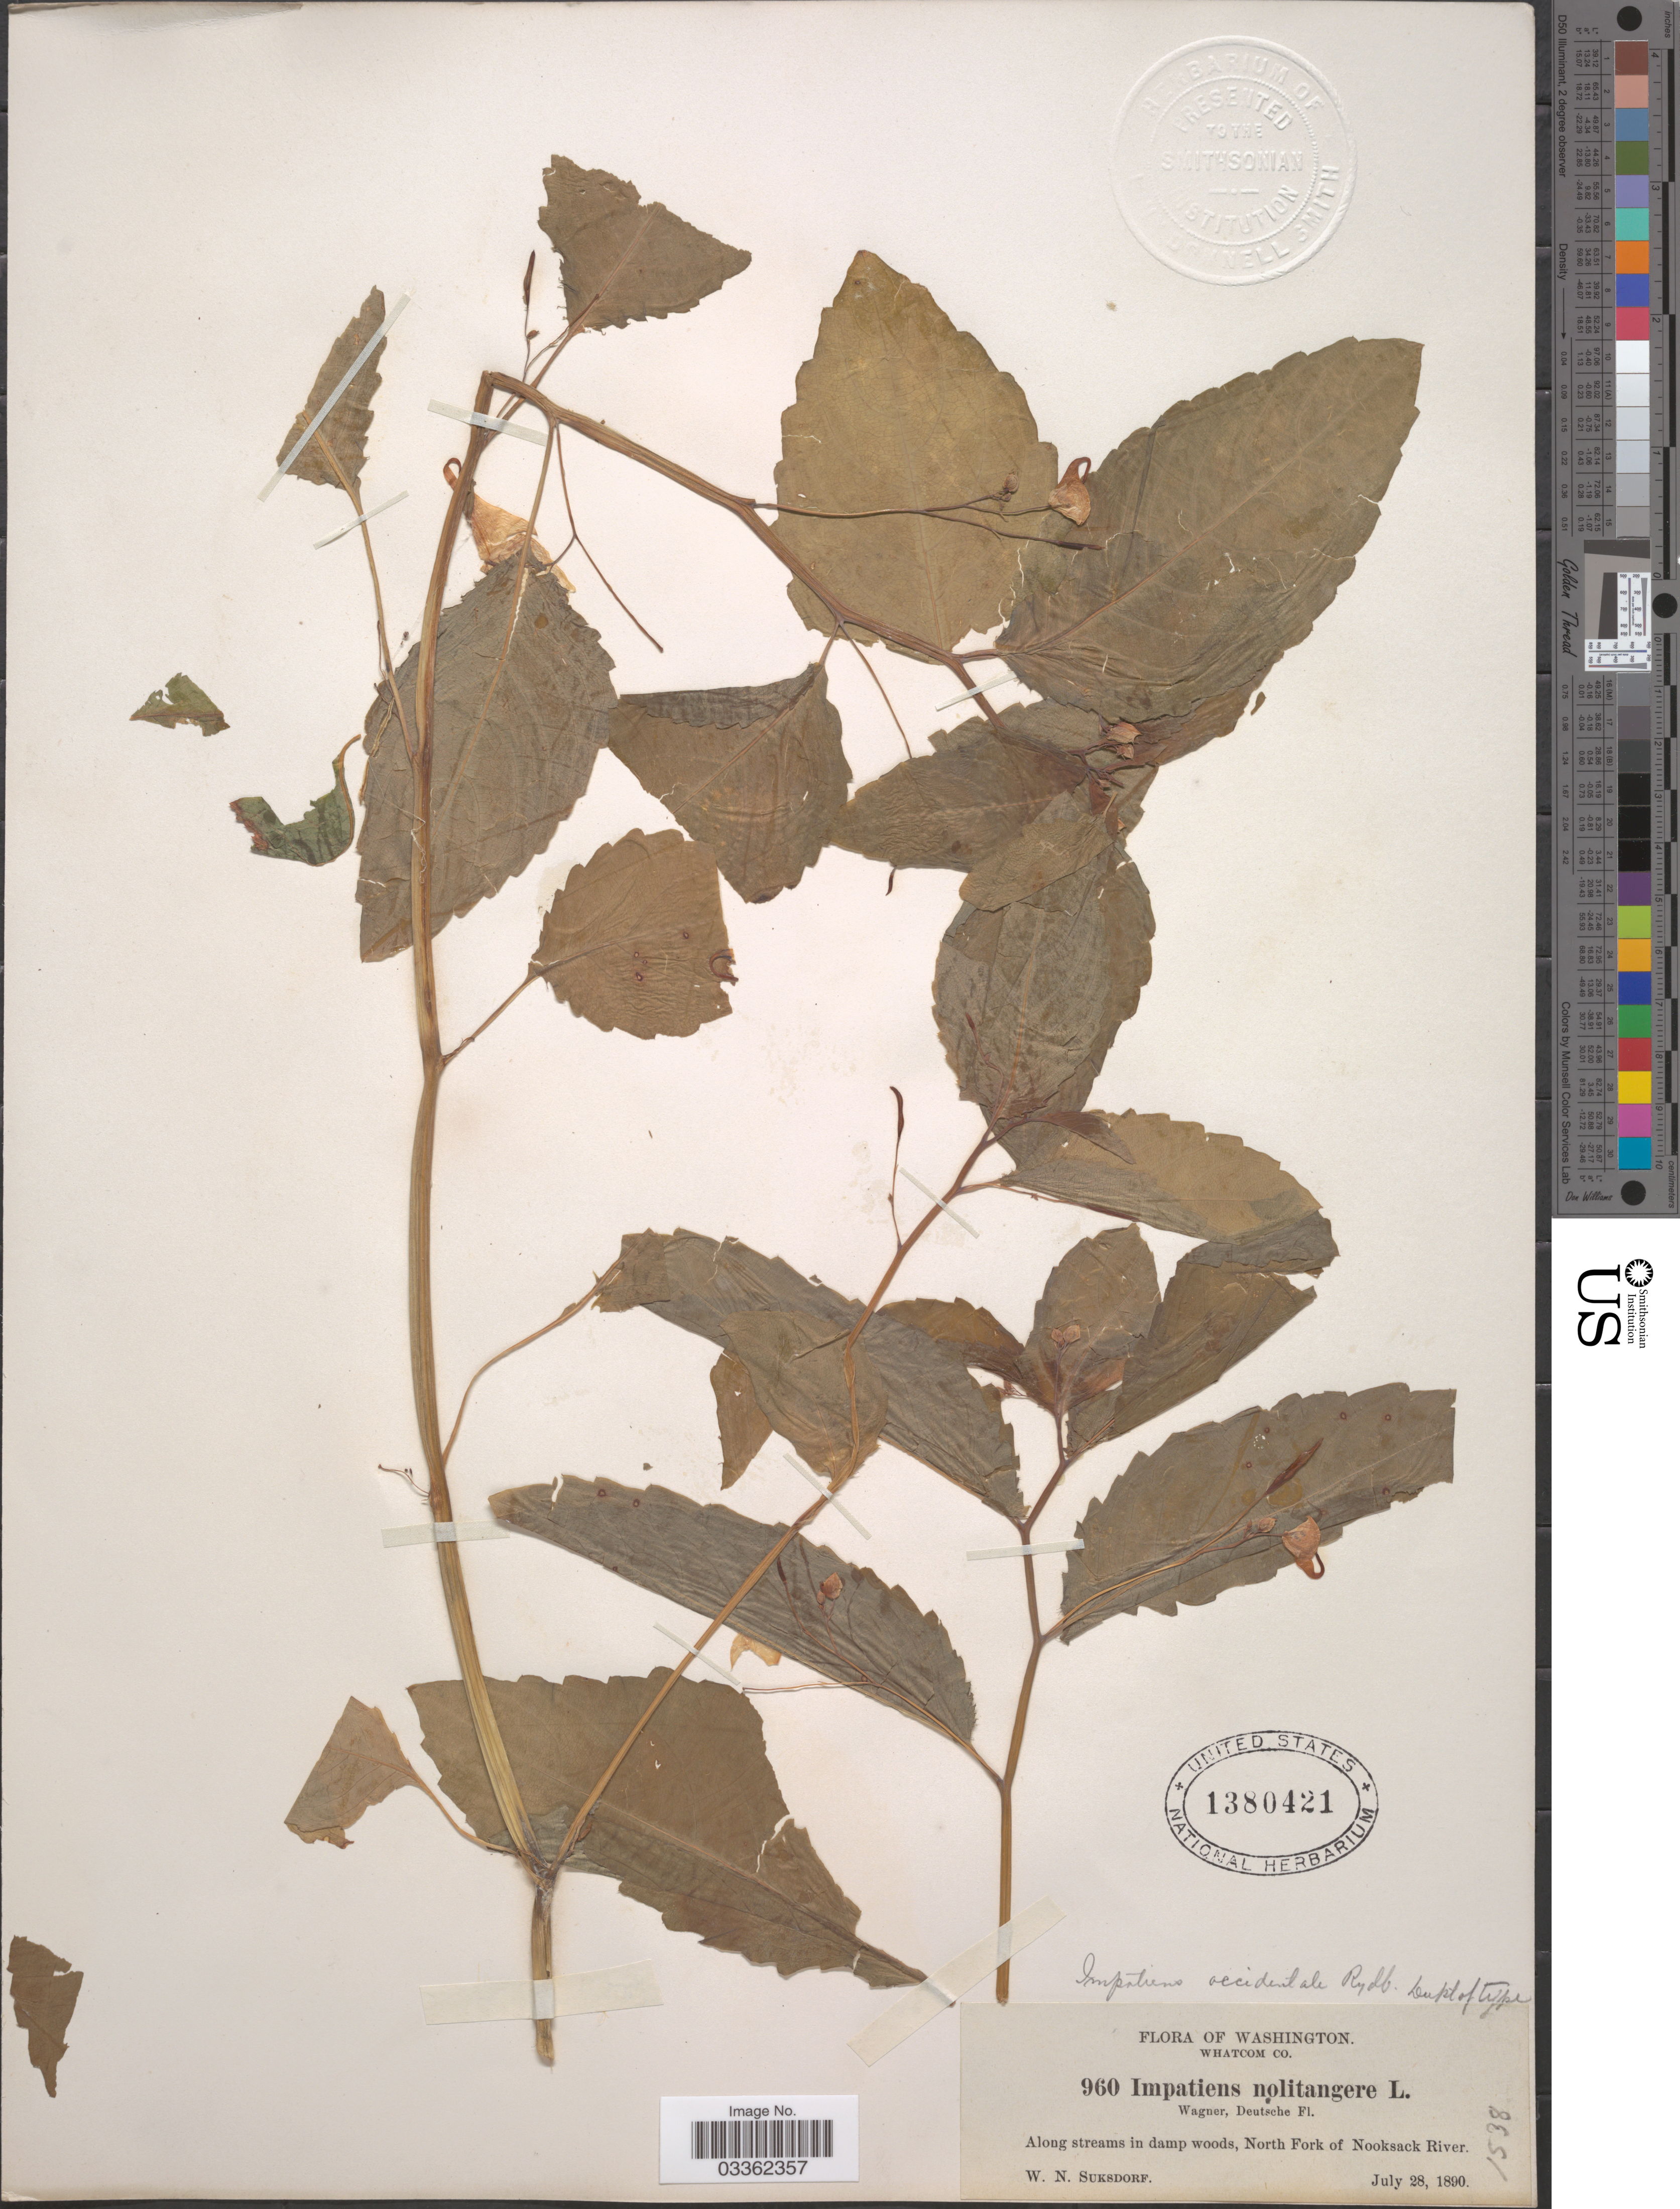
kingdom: Plantae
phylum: Tracheophyta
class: Magnoliopsida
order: Ericales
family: Balsaminaceae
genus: Impatiens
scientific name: Impatiens occidentalis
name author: Rydb.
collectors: W. N. Suksdorf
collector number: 960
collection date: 1890-07-28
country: United States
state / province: Washington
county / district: Whatcom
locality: Whatcom Co., Along streams in damp woods, North Fork of Nooksack River.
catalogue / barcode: US 1380421